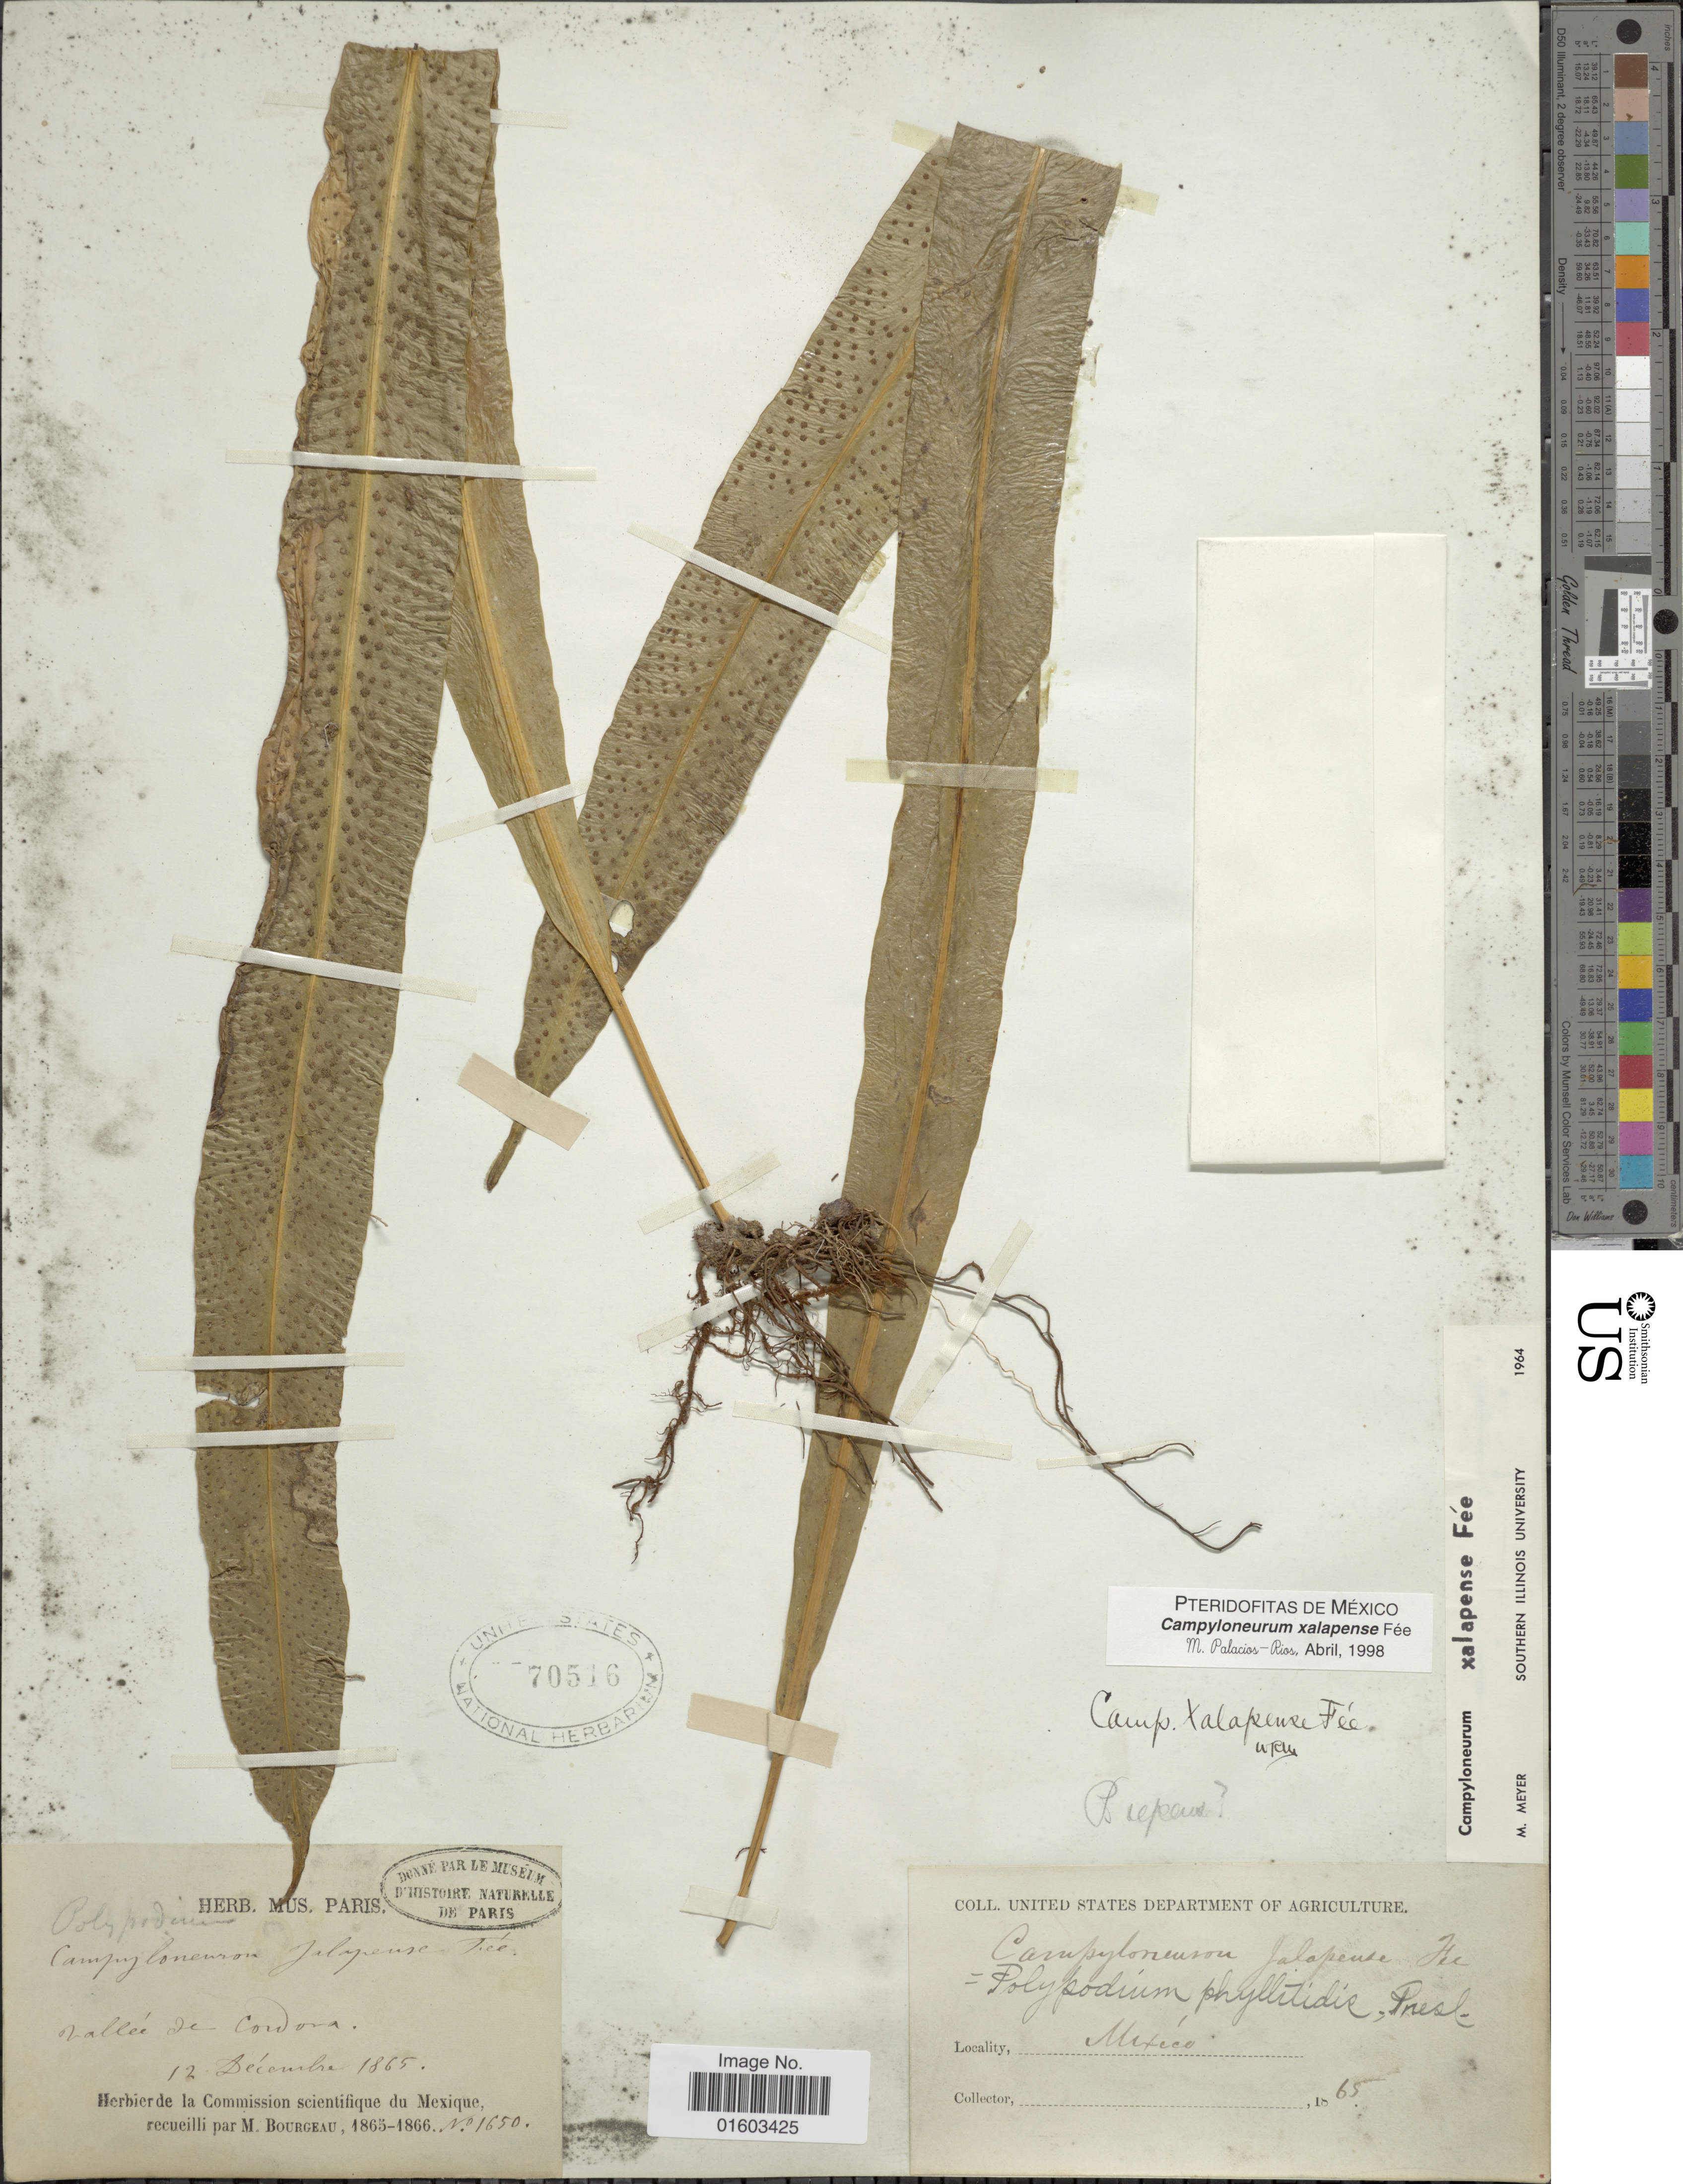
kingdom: Plantae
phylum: Tracheophyta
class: Polypodiopsida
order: Polypodiales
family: Polypodiaceae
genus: Campyloneurum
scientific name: Campyloneurum xalapense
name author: Fée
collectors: M. Bourgeau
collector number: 1650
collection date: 1865-12-12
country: Mexico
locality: Vallee de Cordova